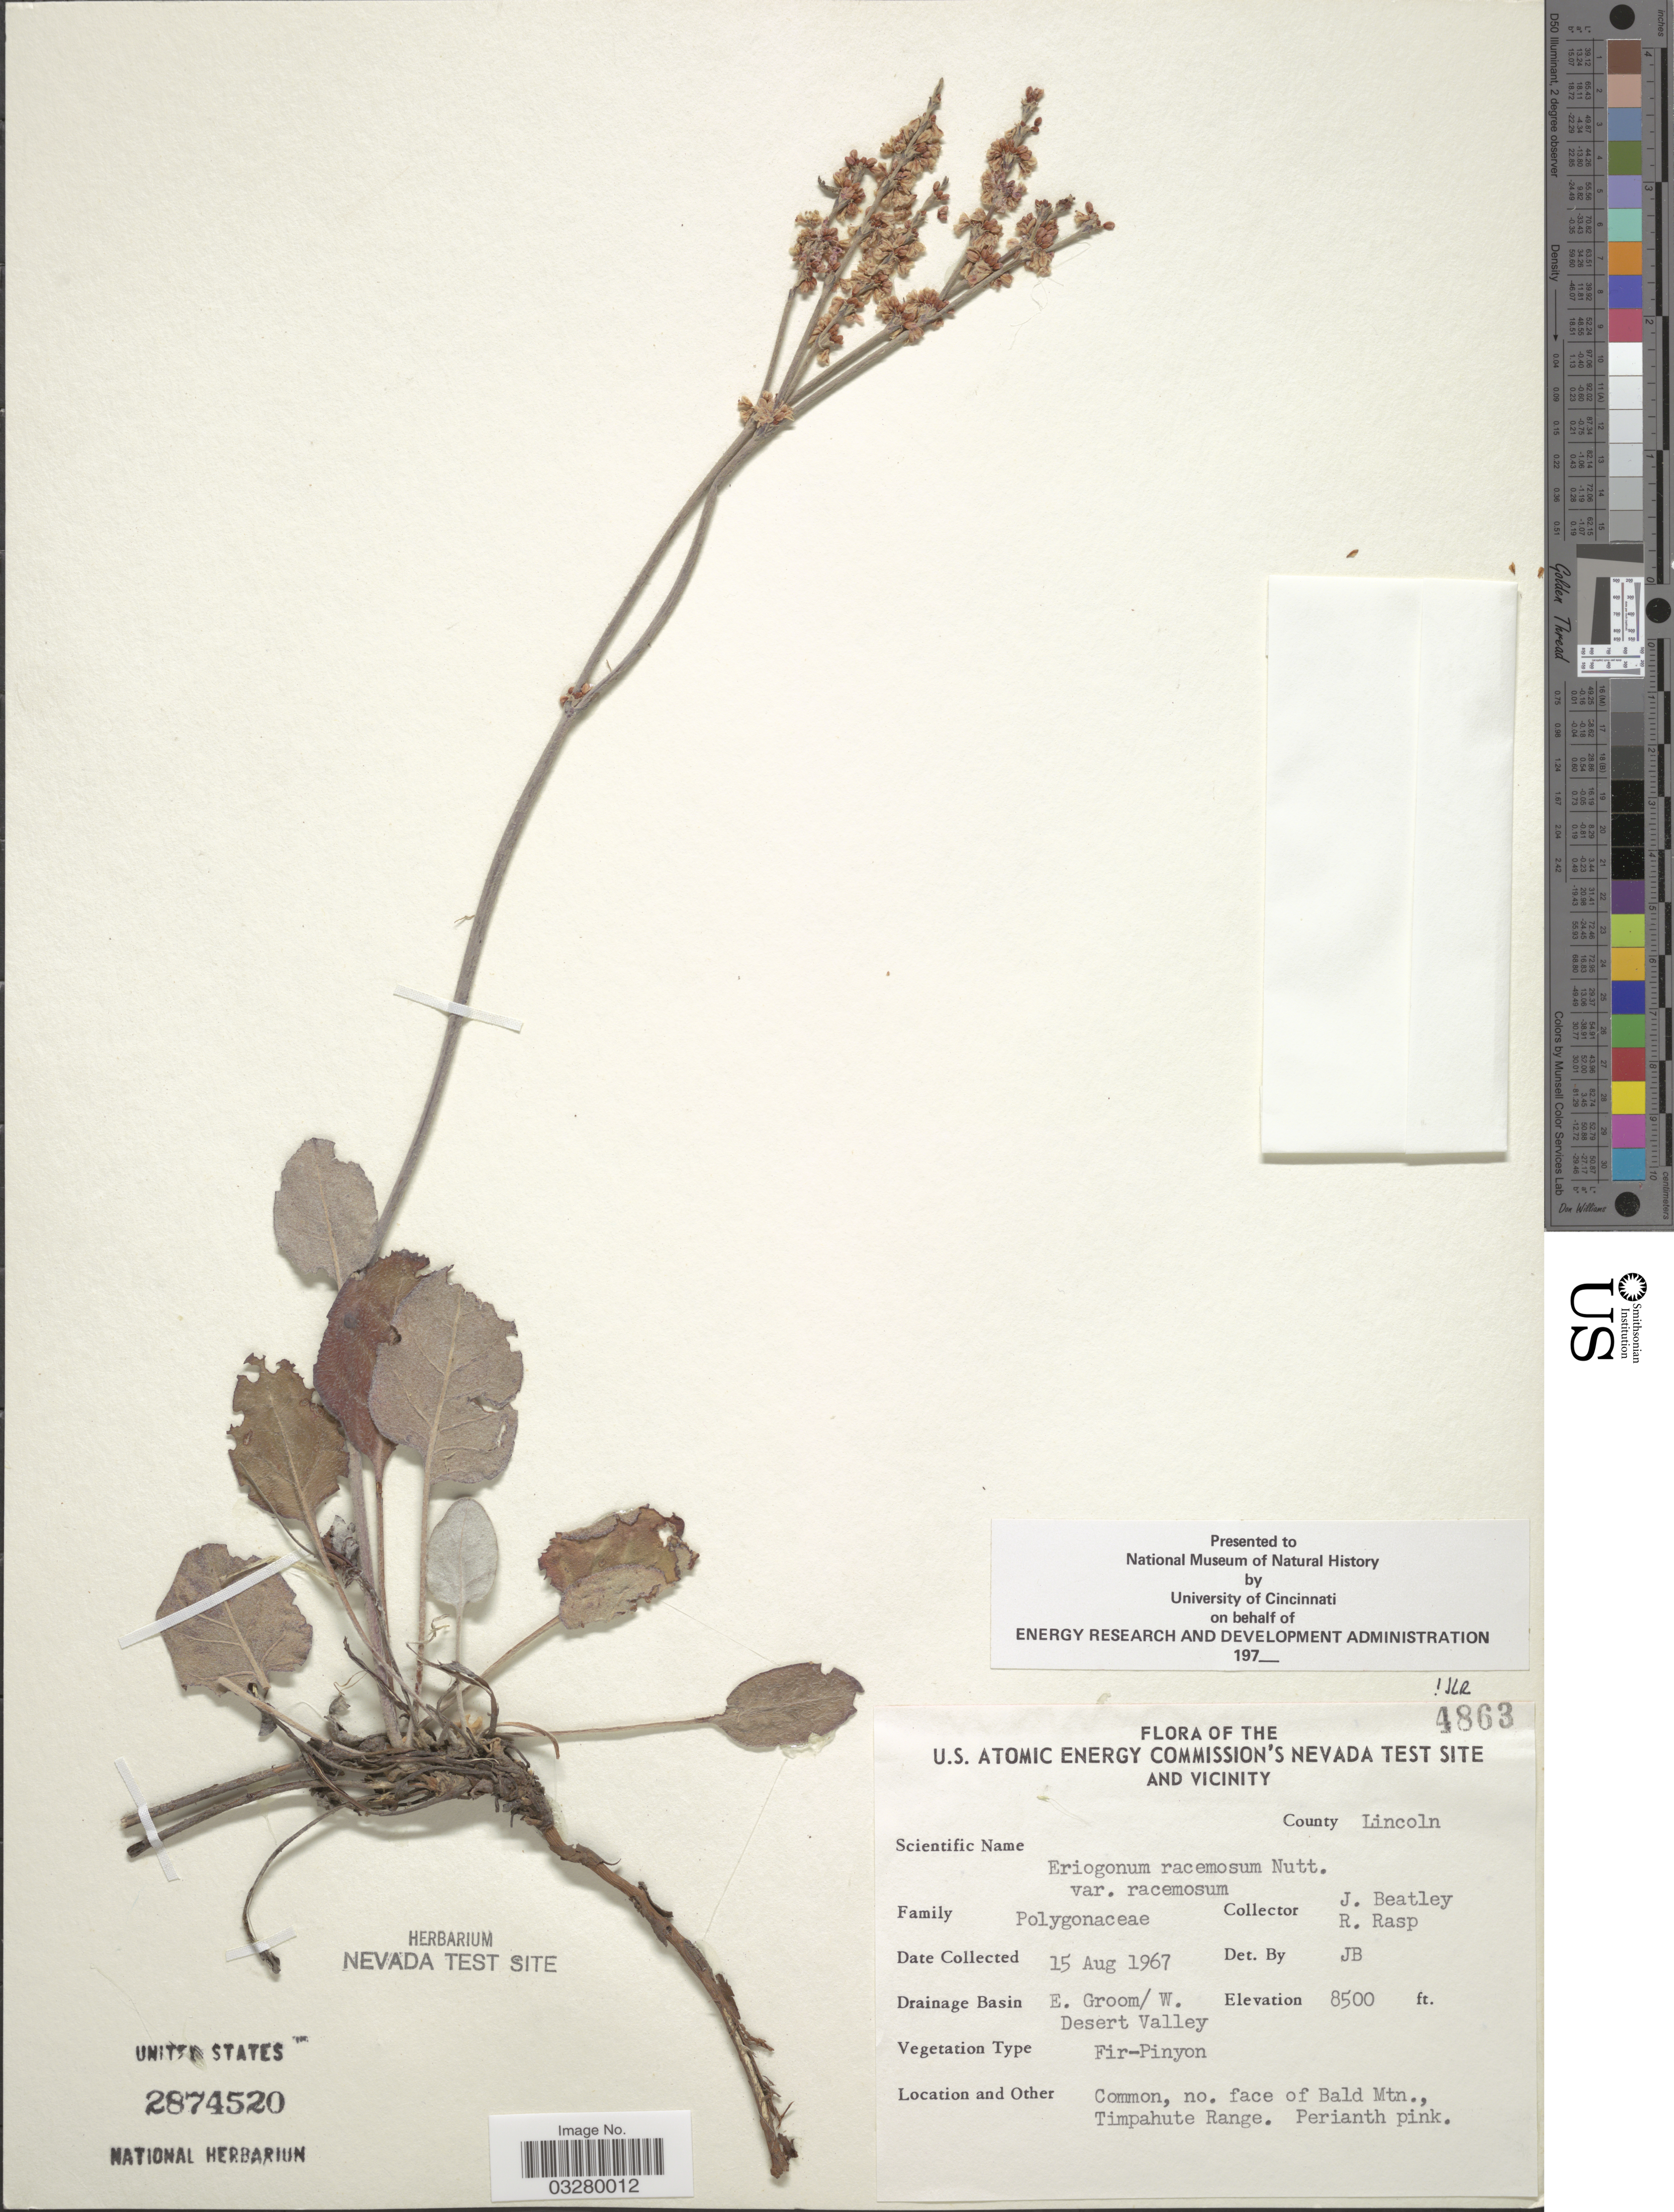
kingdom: Plantae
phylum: Tracheophyta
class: Magnoliopsida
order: Caryophyllales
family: Polygonaceae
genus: Eriogonum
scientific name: Eriogonum racemosum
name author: Nutt.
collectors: J. C. Beatley & R. Rasp.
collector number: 4863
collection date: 1967-08-15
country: United States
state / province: Nevada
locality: U.S. Atomic Energy Commission's Nevada Test Site and Vicinity, County Lincoln, Drainage Basin E. Groom/ W. Desert Valley, no. face of Bald Mtn., Timpahute Range.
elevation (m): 2591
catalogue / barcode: US 2874520